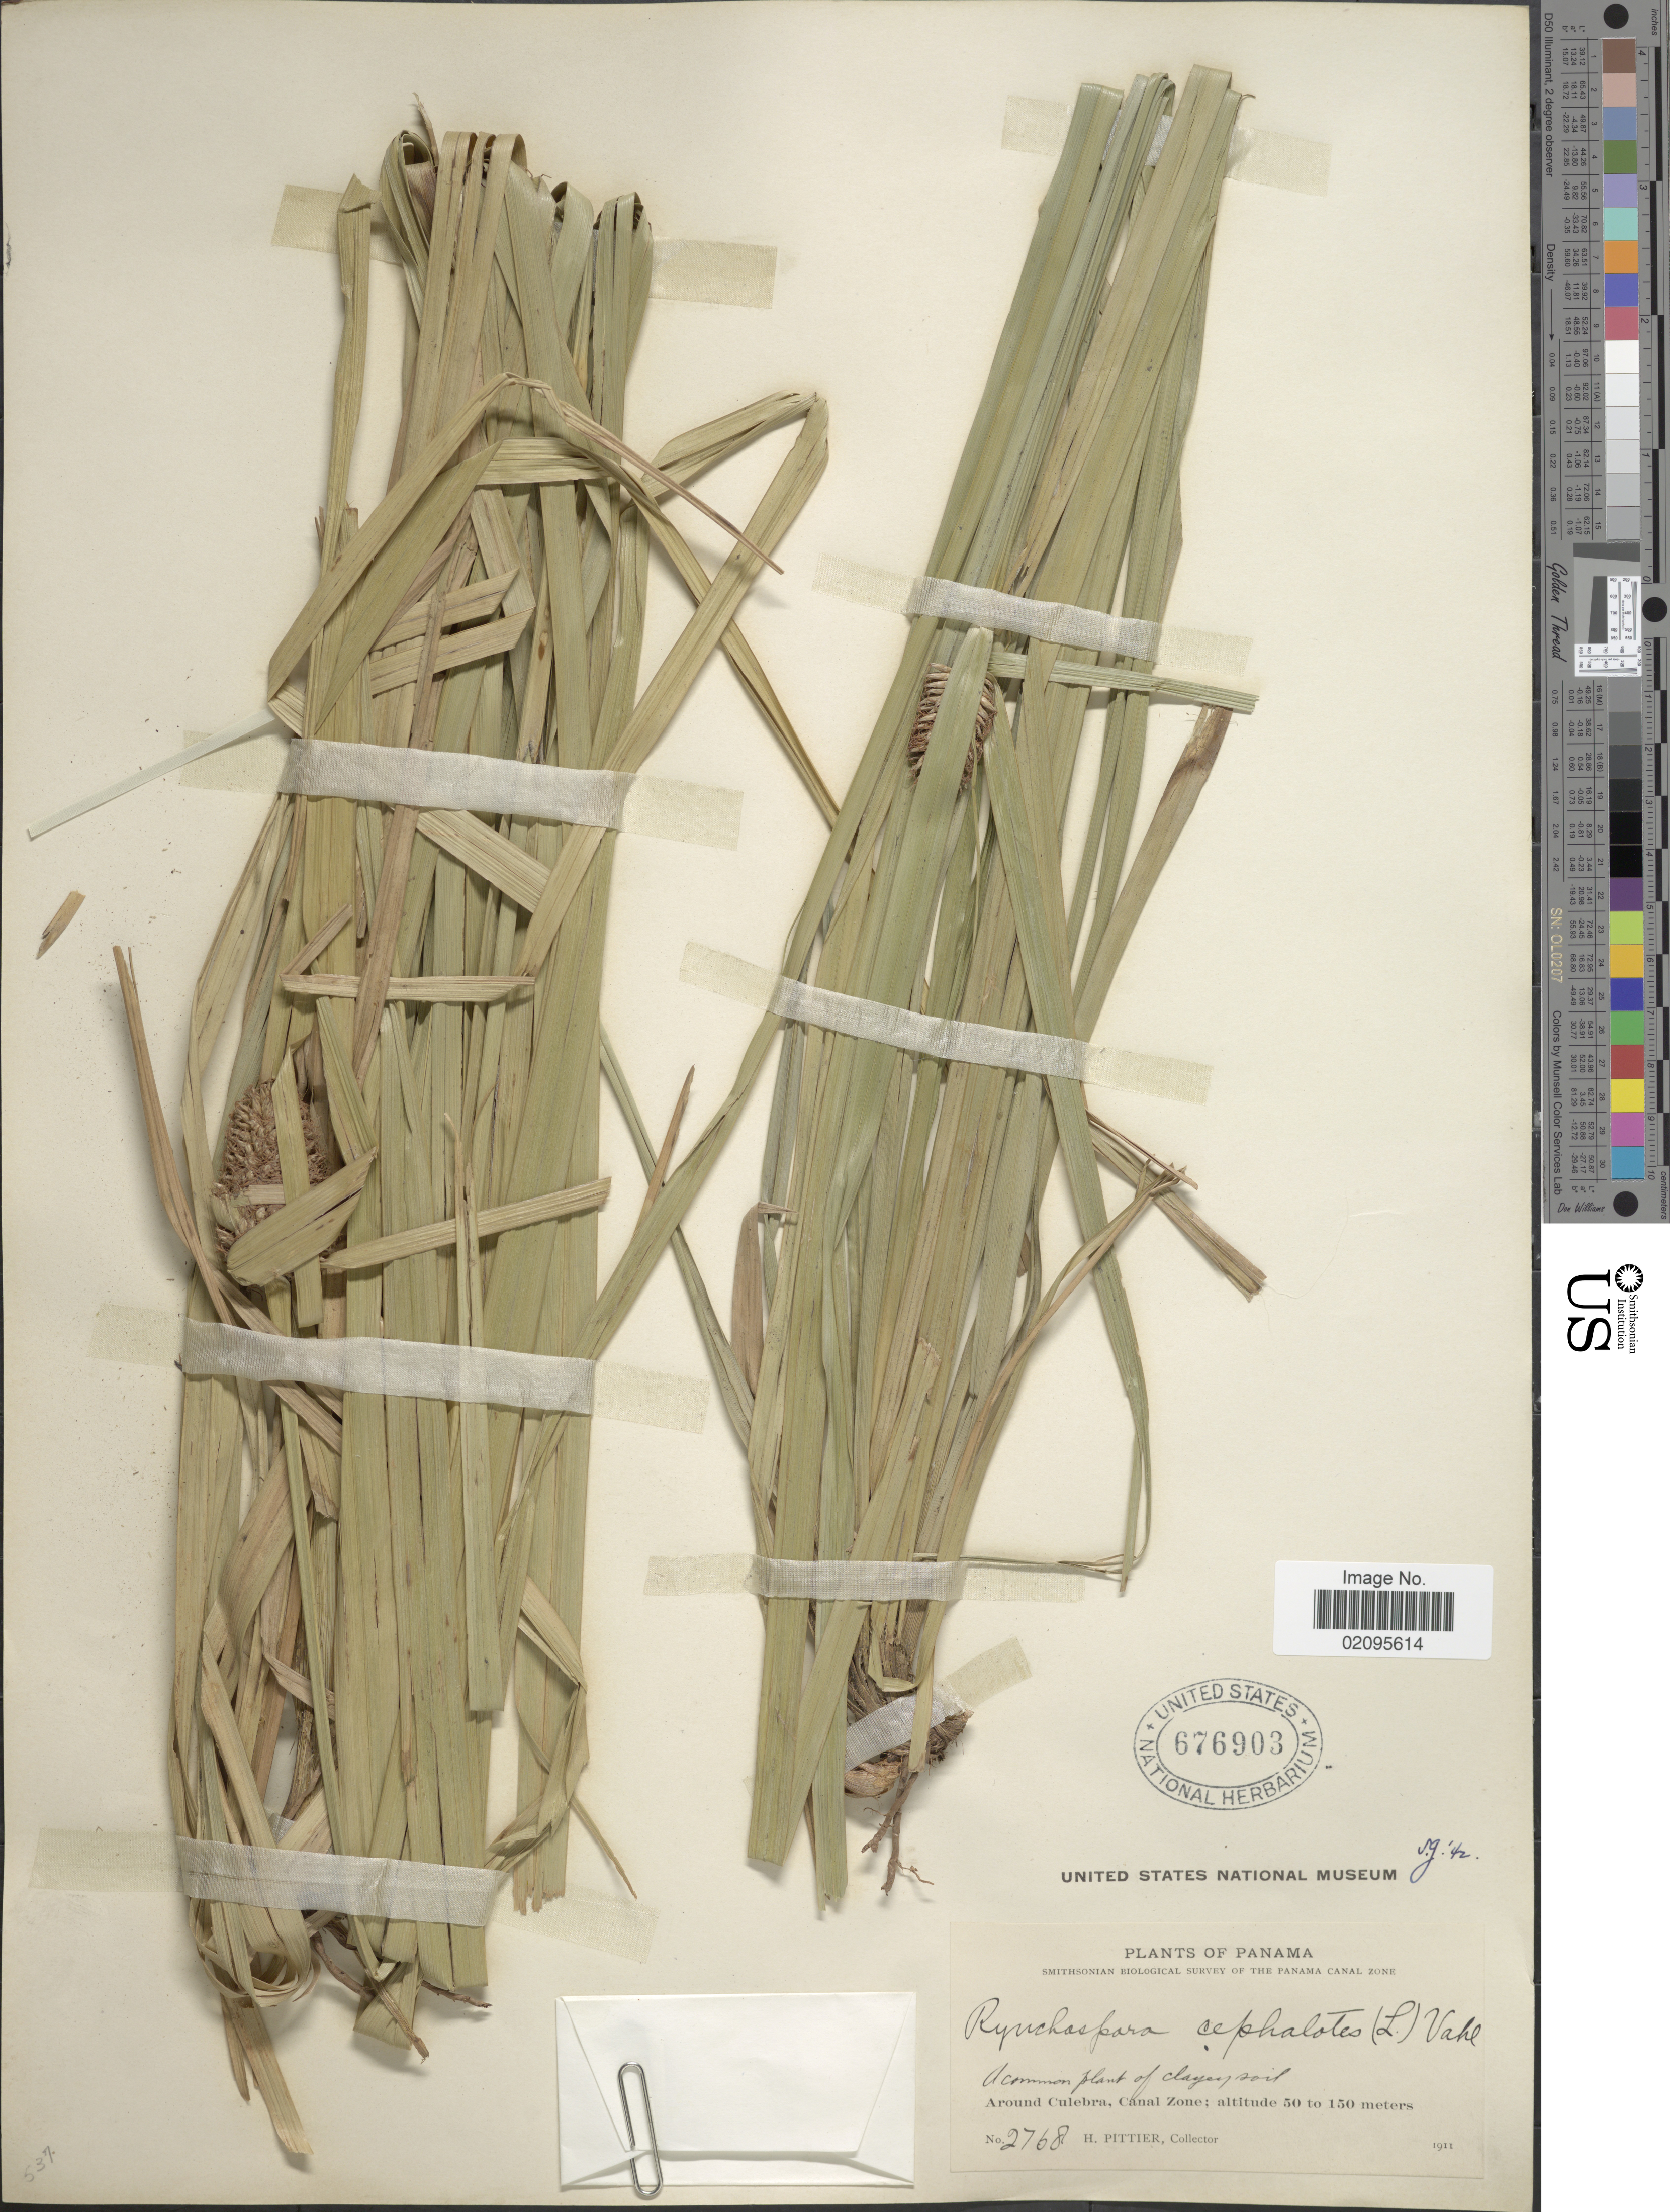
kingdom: Plantae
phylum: Tracheophyta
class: Liliopsida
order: Poales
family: Cyperaceae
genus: Rhynchospora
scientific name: Rhynchospora cephalotes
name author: (L.) Vahl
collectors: H. F. Pittier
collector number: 2768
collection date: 1911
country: Panama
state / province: Colón / Panamá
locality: Around Culebra, Canal Zone, The Panama Canal Zone.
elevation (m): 50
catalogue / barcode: US 676903